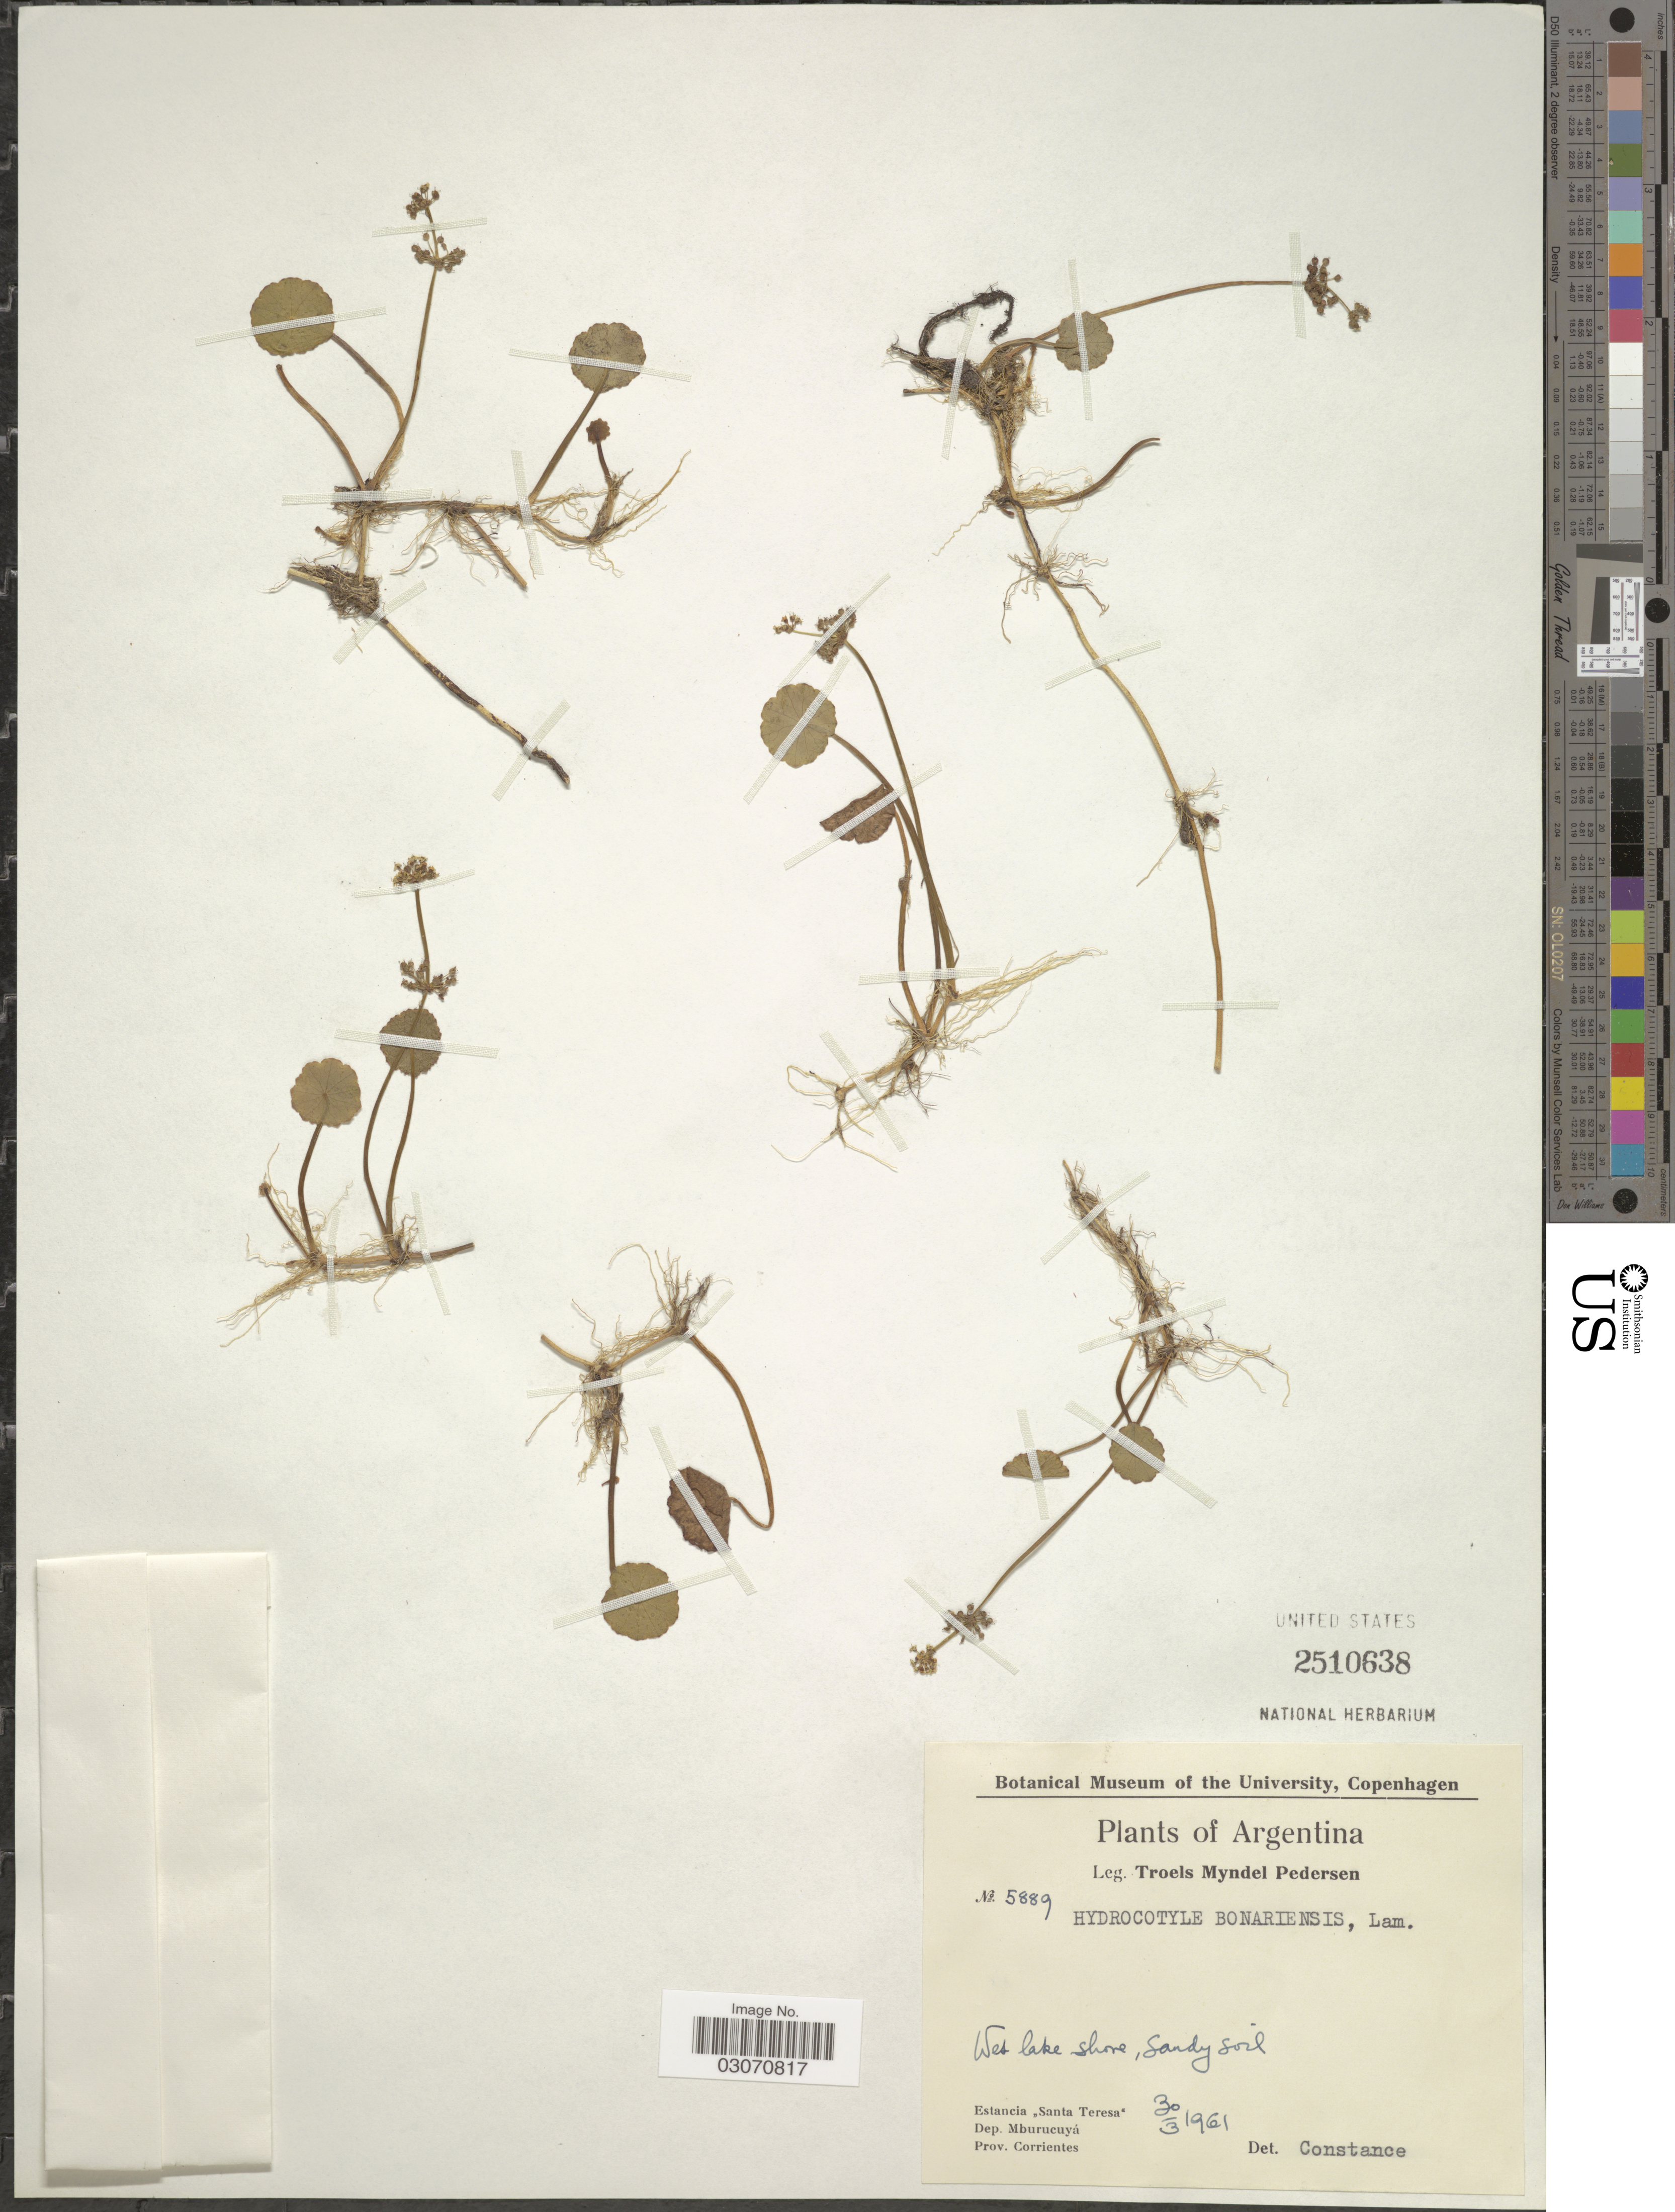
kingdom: Plantae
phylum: Tracheophyta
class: Magnoliopsida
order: Apiales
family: Araliaceae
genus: Hydrocotyle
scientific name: Hydrocotyle bonariensis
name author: Lam.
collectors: T. Pederson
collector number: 5889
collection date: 1961-03-30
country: Argentina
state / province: Corrientes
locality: Estancia "Santa Teresa" Dep. Mburucuyá,Prov. Corrientes.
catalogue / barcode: US 2510638